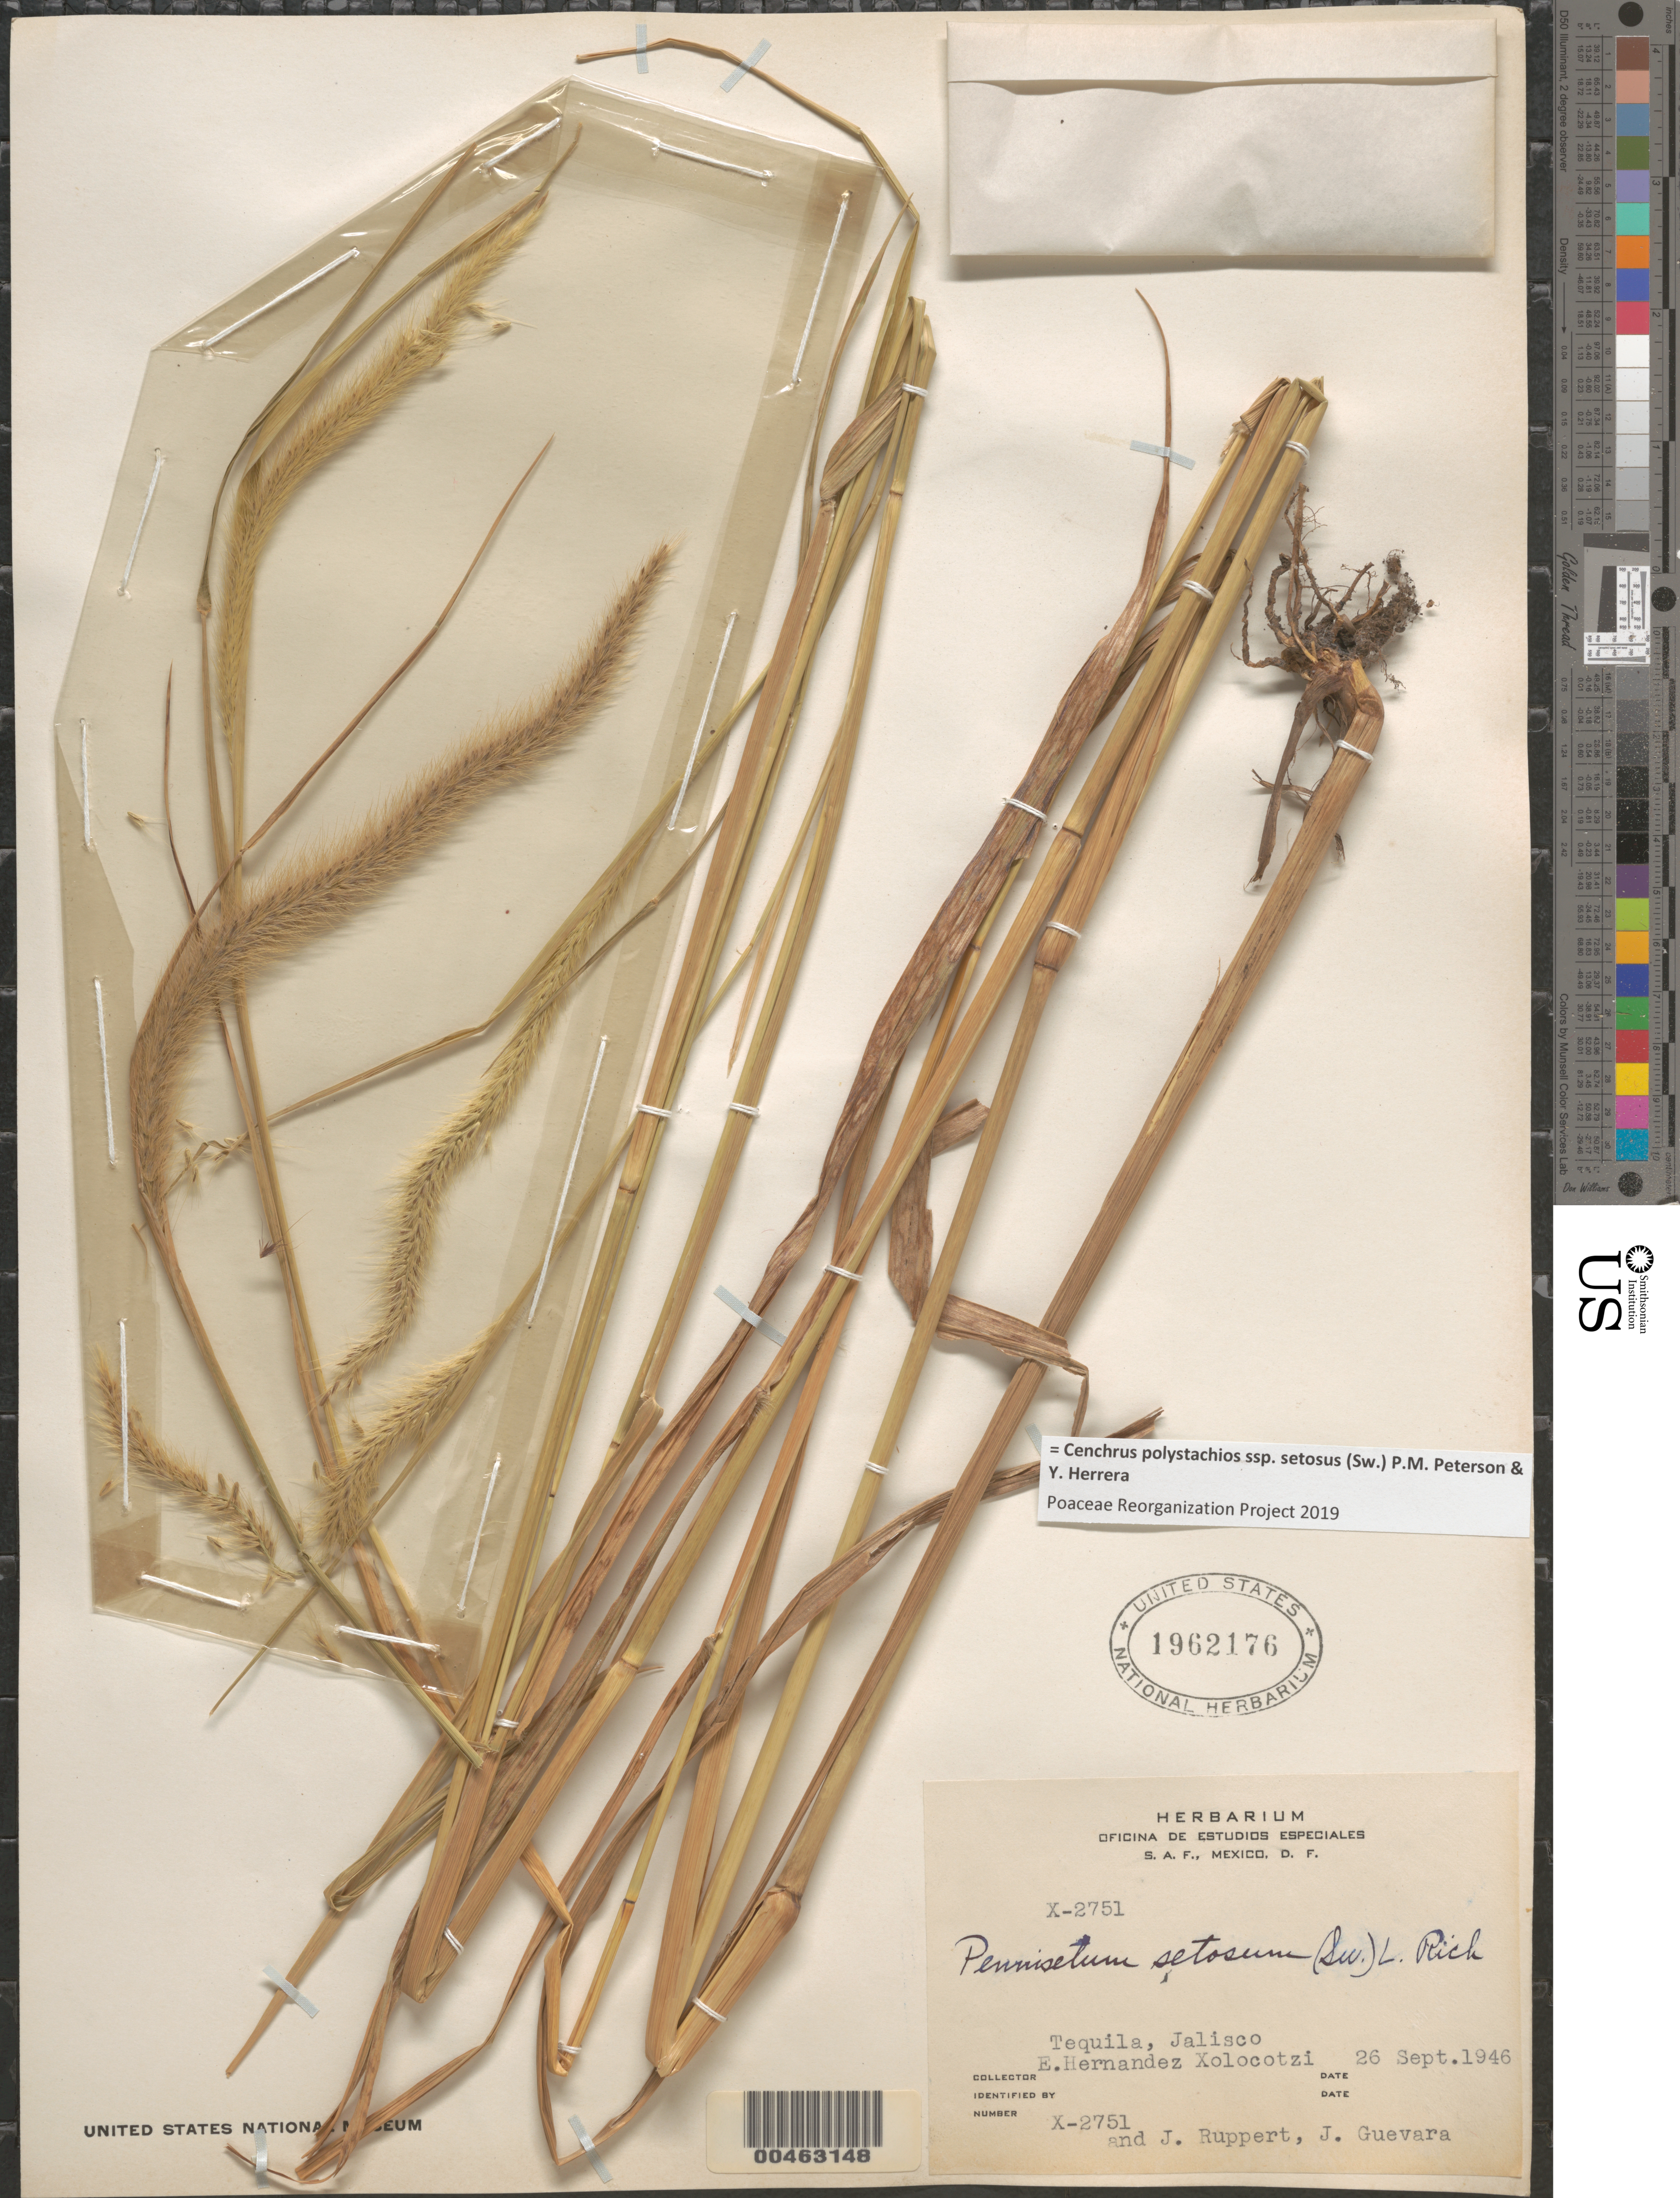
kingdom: Plantae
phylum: Tracheophyta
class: Liliopsida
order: Poales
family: Poaceae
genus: Cenchrus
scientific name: Cenchrus polystachios subsp. setosus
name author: (Sw.) P.M. Peterson & Y. Herrera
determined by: Poaceae Reorganization Project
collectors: E. I. Hernández-X., J. Ruppert & J. Guevara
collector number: X-2751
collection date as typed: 26 Sep 1946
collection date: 1946-09-26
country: Mexico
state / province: Jalisco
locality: Tequila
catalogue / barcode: US 1962176